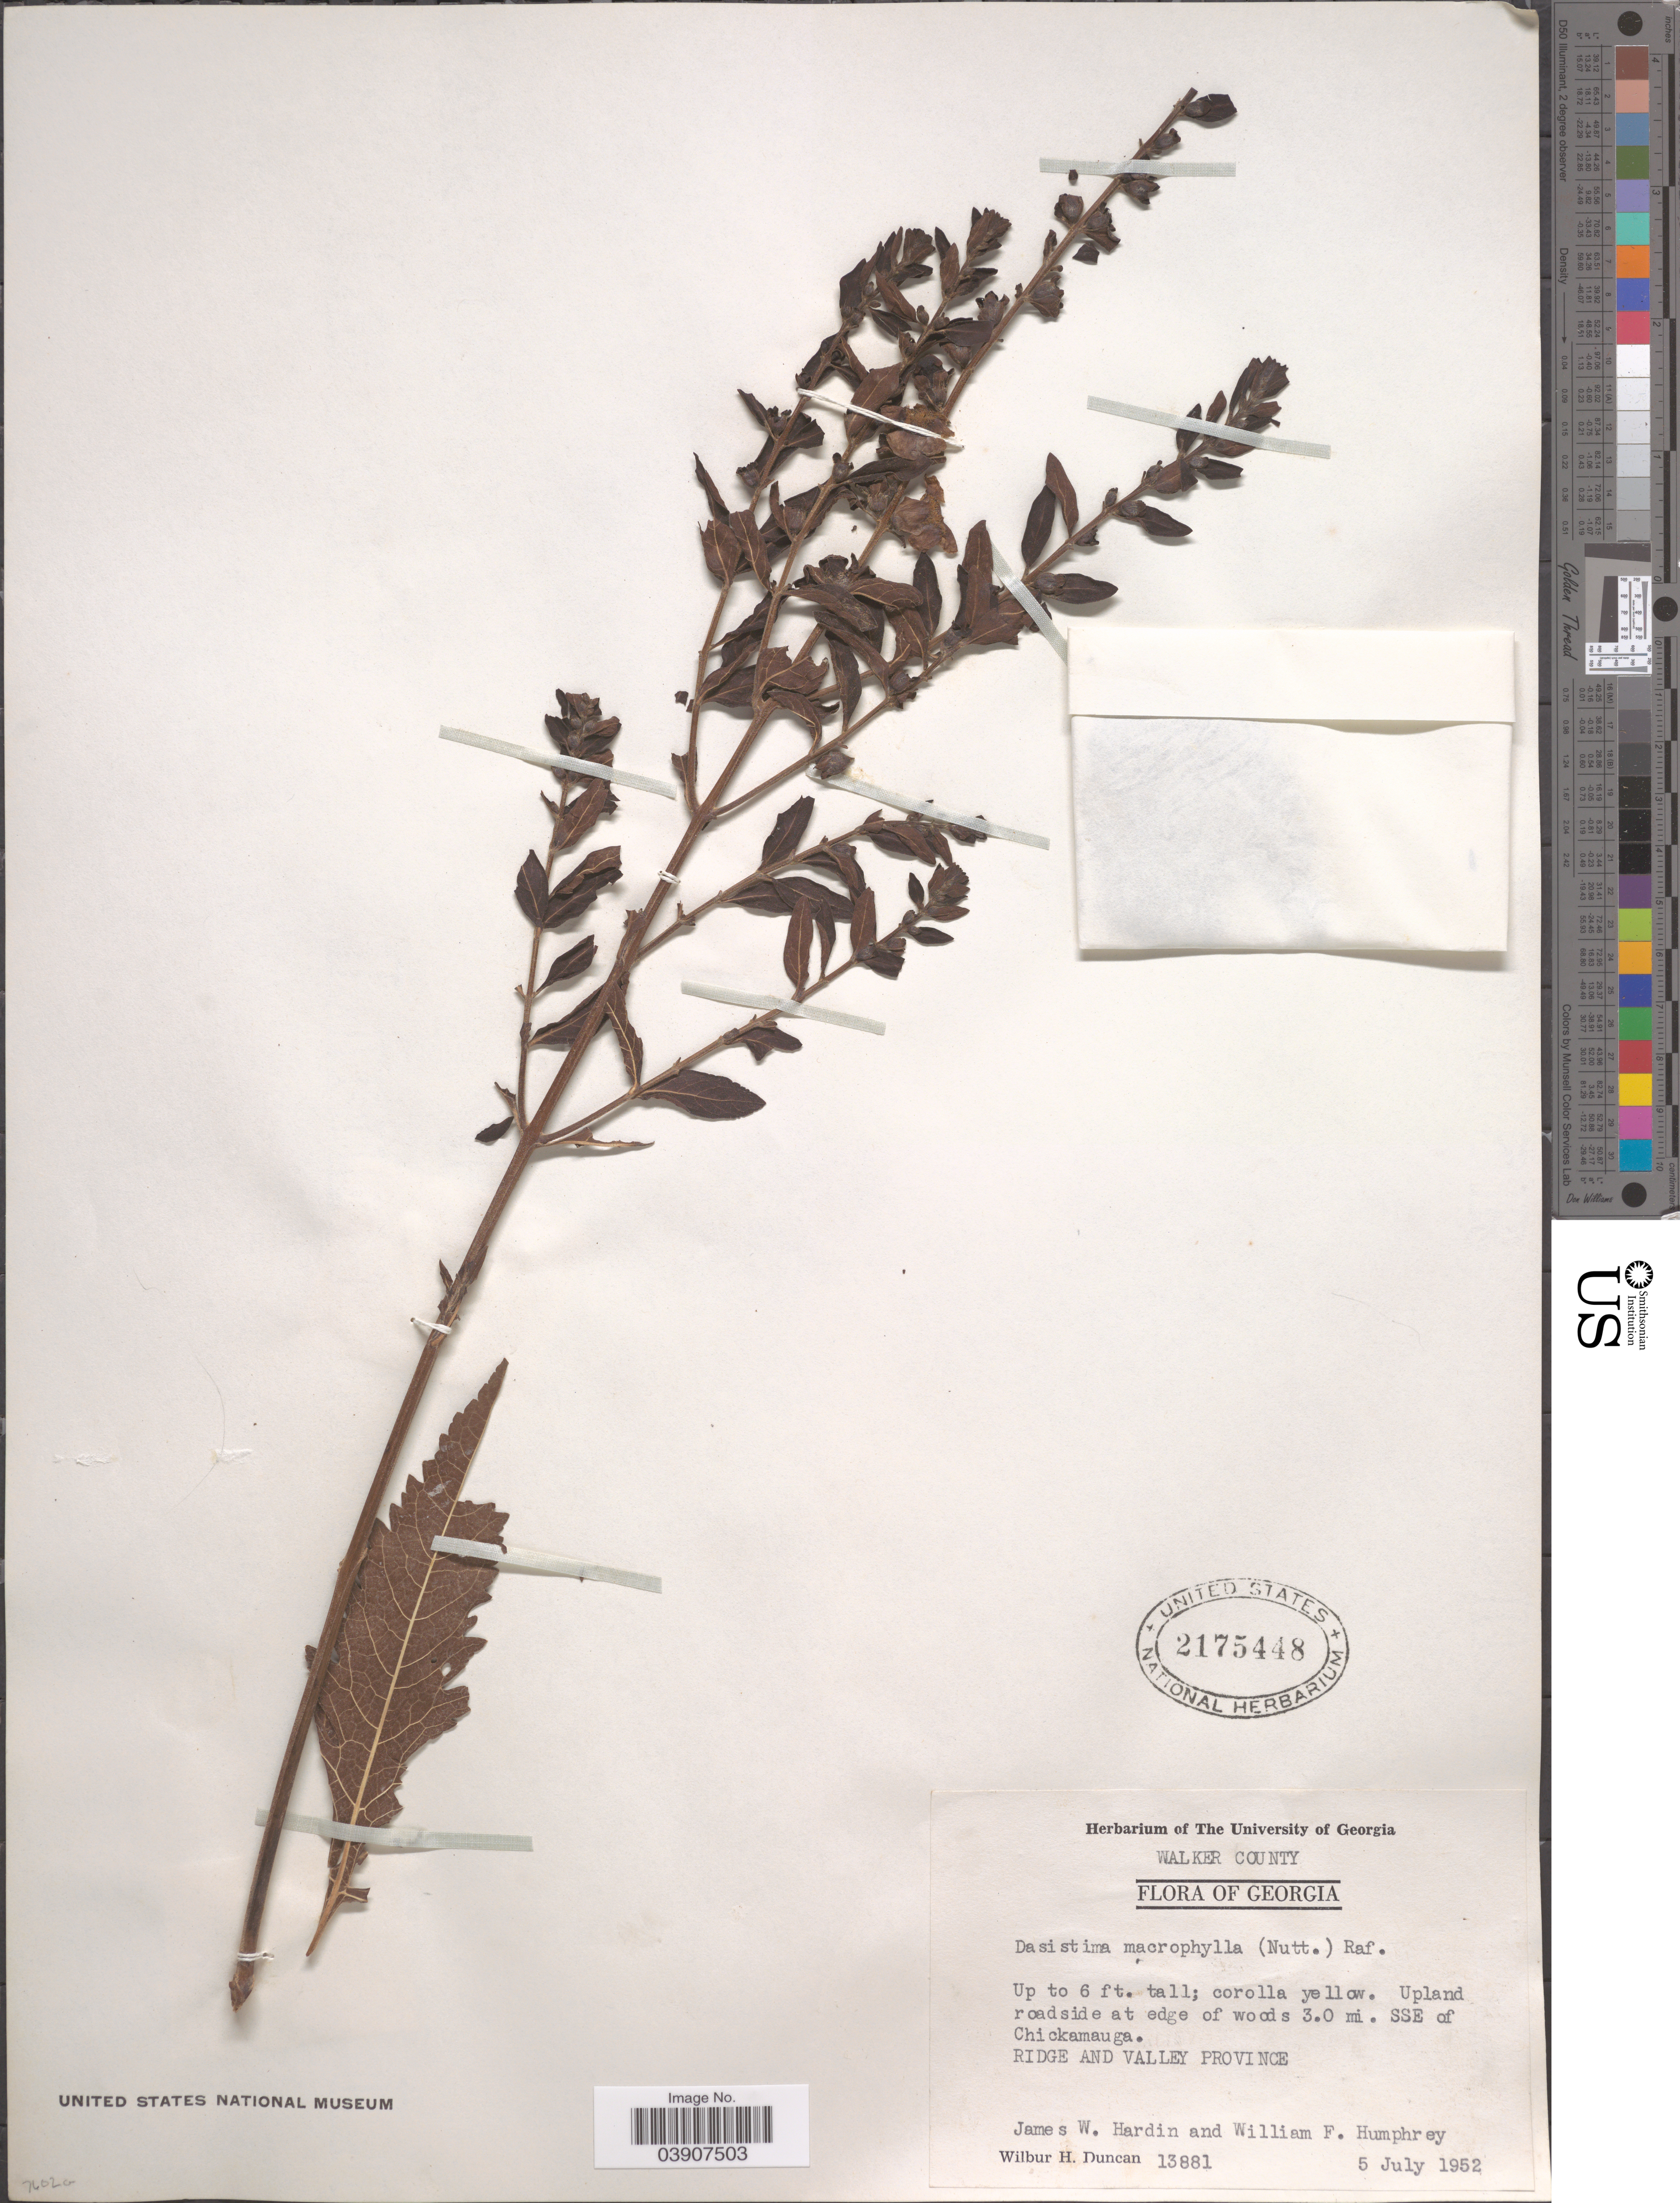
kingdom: Plantae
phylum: Tracheophyta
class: Magnoliopsida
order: Lamiales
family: Orobanchaceae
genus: Dasistoma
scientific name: Dasistoma macrophylla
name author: (Nutt.) Raf.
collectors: W. H. Duncan, J. W. Hardin & W. Humphrey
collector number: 13881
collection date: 1952-07-05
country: United States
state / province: Georgia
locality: Walker County. Upland roadside at edge of woods 3.0 mi. SSE of Chickamauga. Ridge and Valley Province.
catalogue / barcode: US 2175448